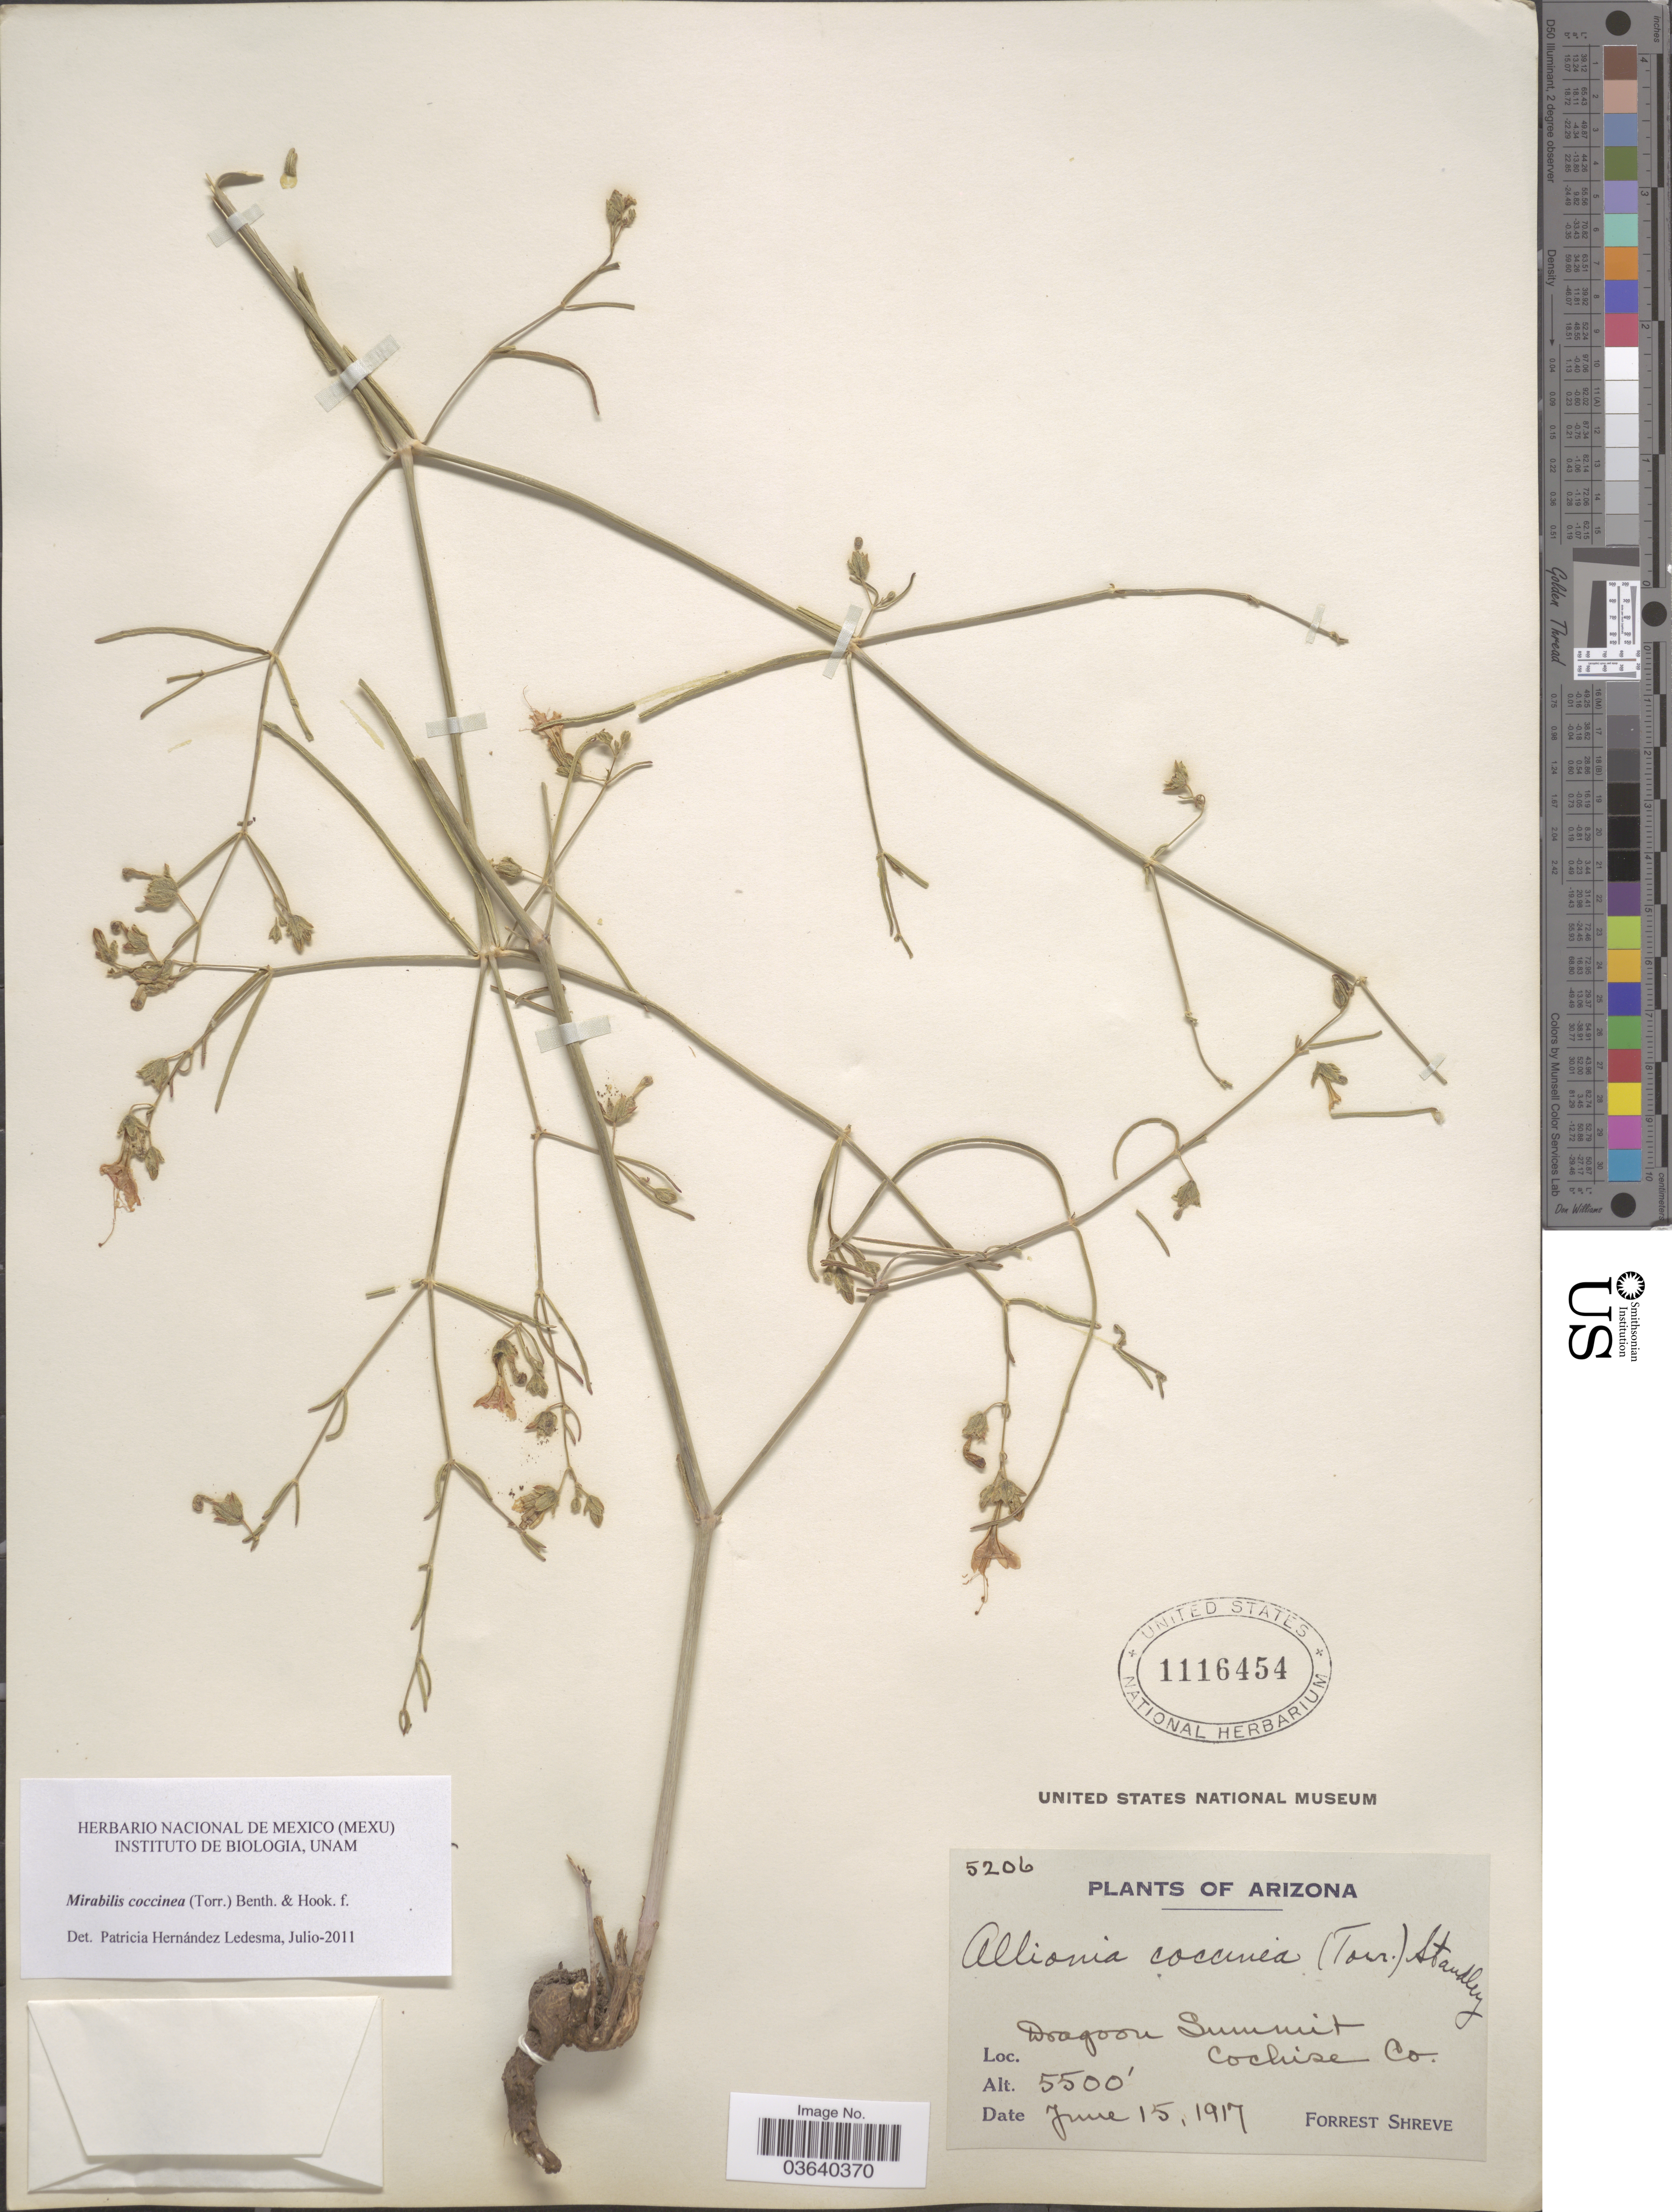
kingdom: Plantae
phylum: Tracheophyta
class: Magnoliopsida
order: Caryophyllales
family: Nyctaginaceae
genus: Mirabilis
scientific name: Mirabilis coccinea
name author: (Torr.) Benth. & Hook. f.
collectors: F. Shreve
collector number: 5206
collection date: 1917-06-15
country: United States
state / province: Arizona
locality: Dragoon Summit Cochise Co.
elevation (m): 1676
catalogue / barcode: US 1116454